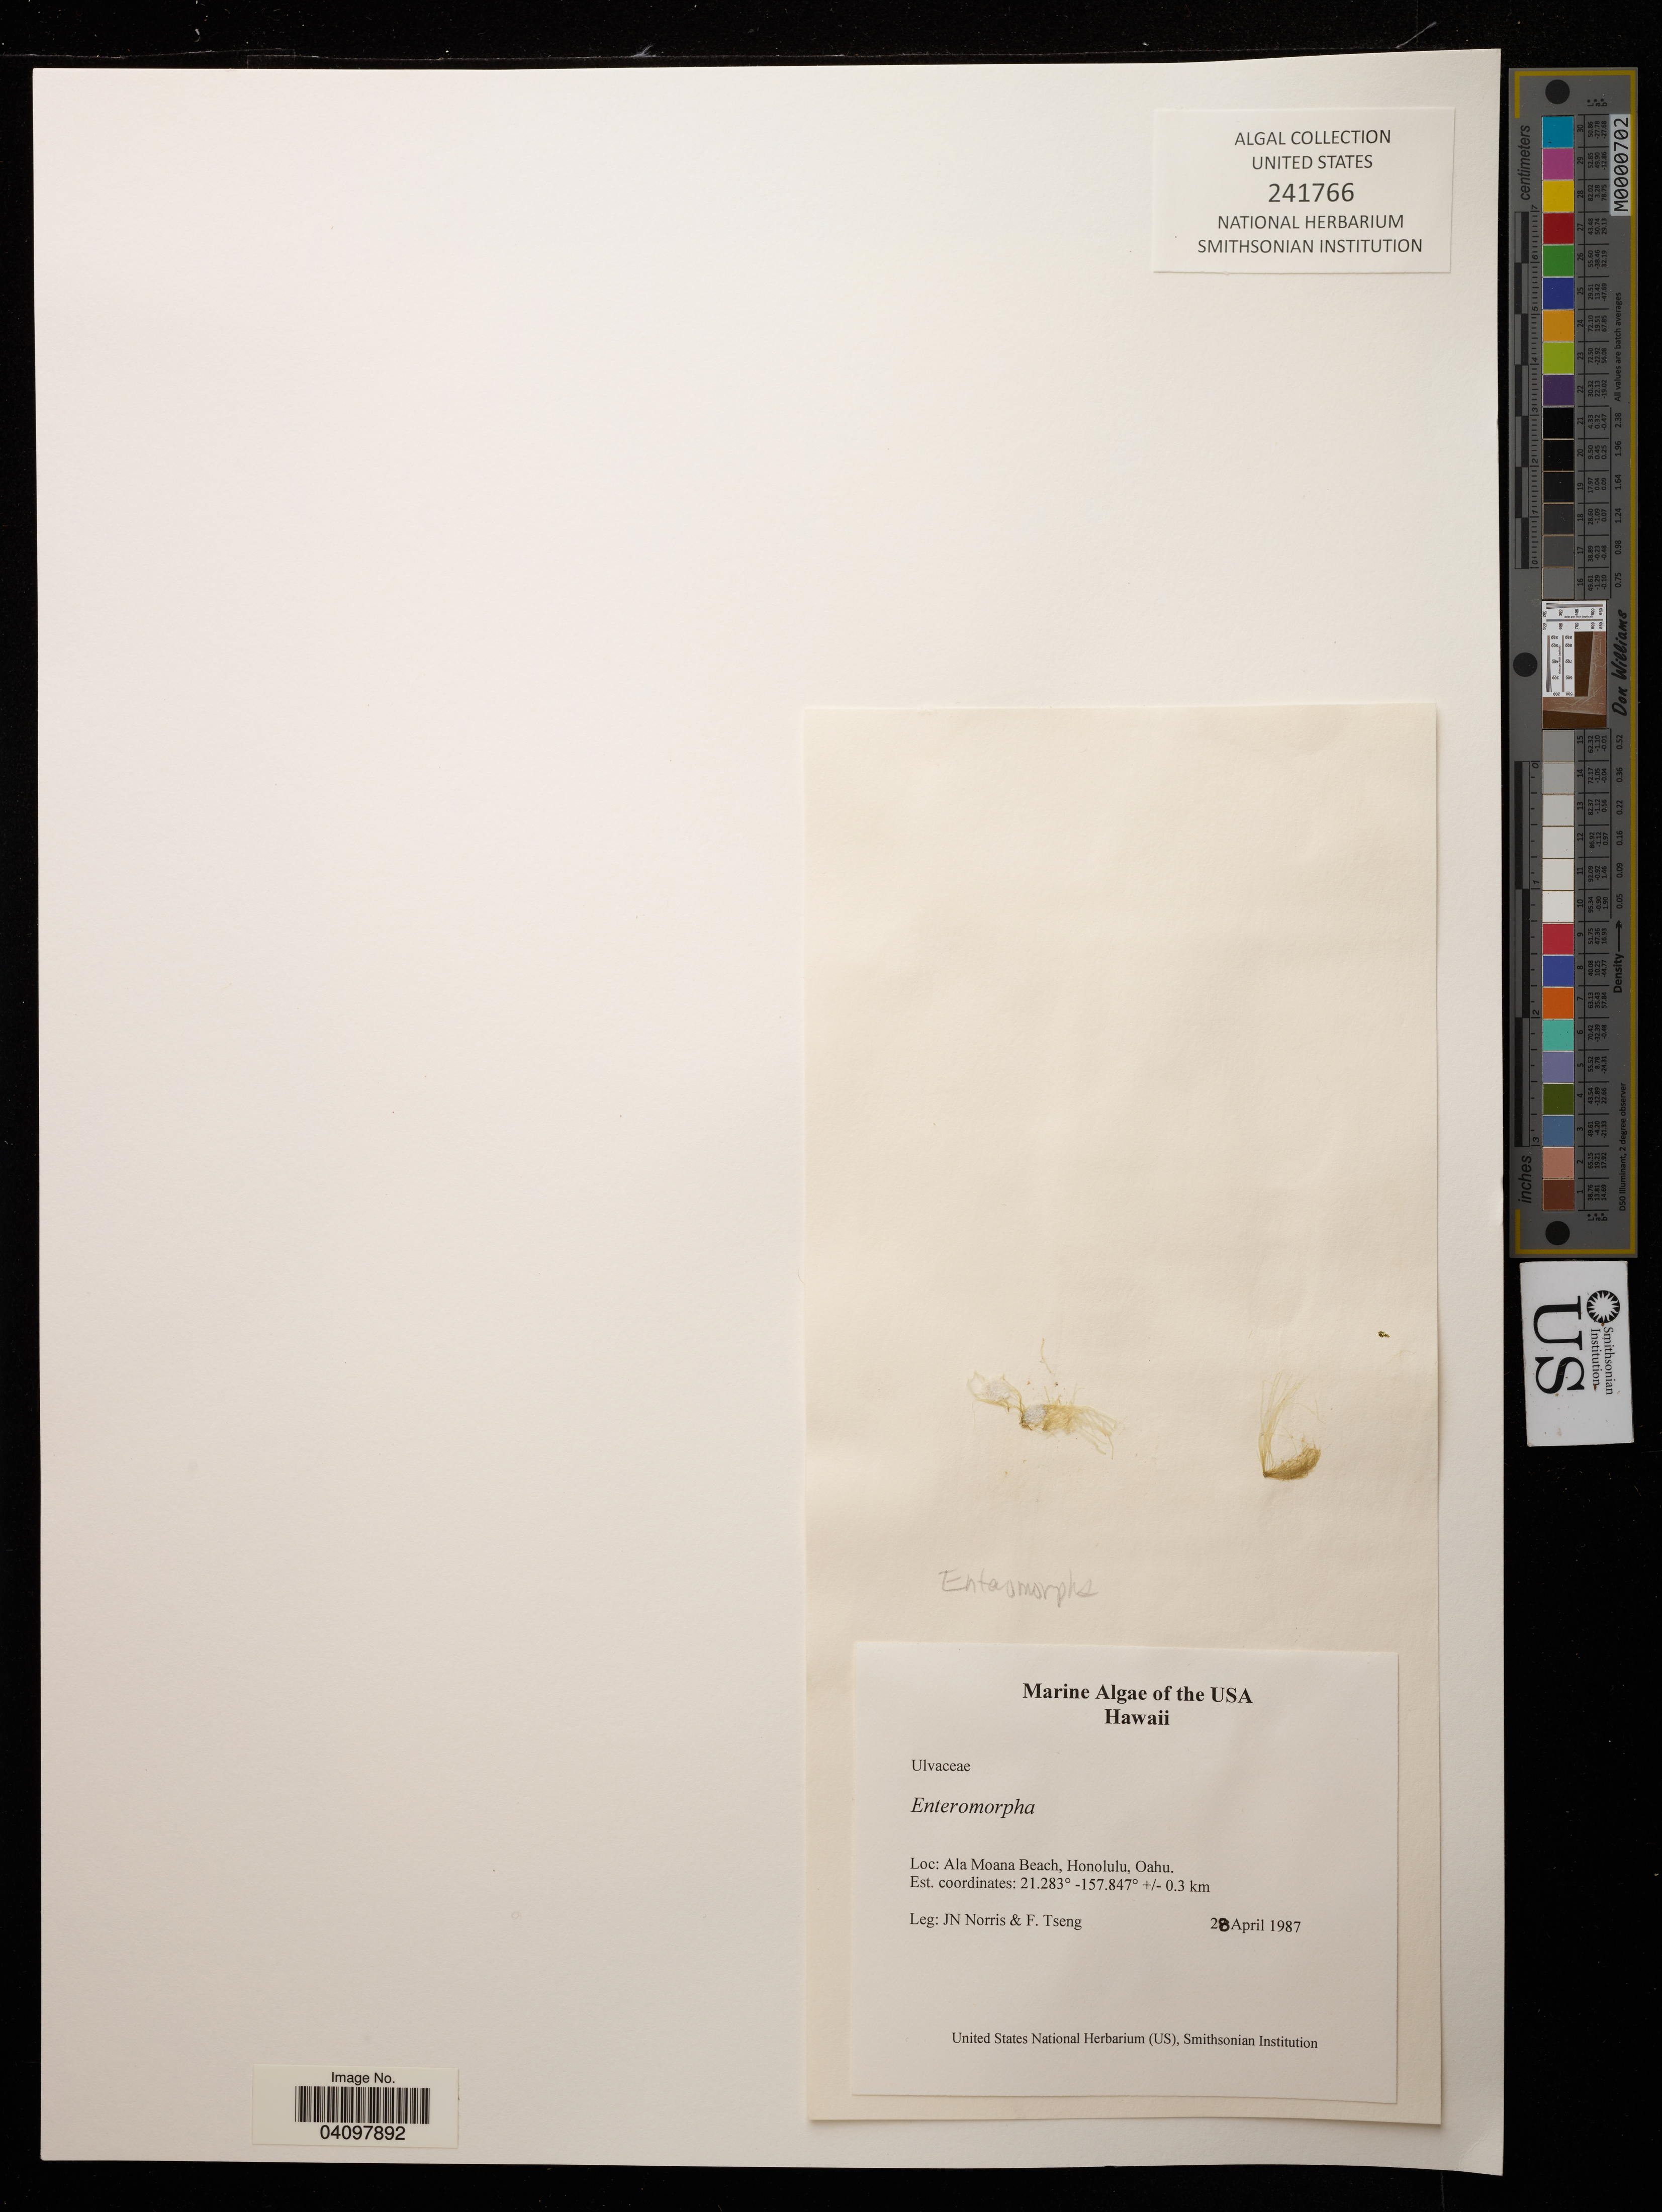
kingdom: Plantae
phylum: Chlorophyta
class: Ulvophyceae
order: Ulvales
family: Ulvaceae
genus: Enteromorpha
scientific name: Enteromorpha sp.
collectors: J. Norris & F. Tseng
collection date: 1987-04-28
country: United States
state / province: Hawaii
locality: Ala Moana Beach, Honolulu, Oahu. +/- 0.3 km.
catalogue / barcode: US 241766